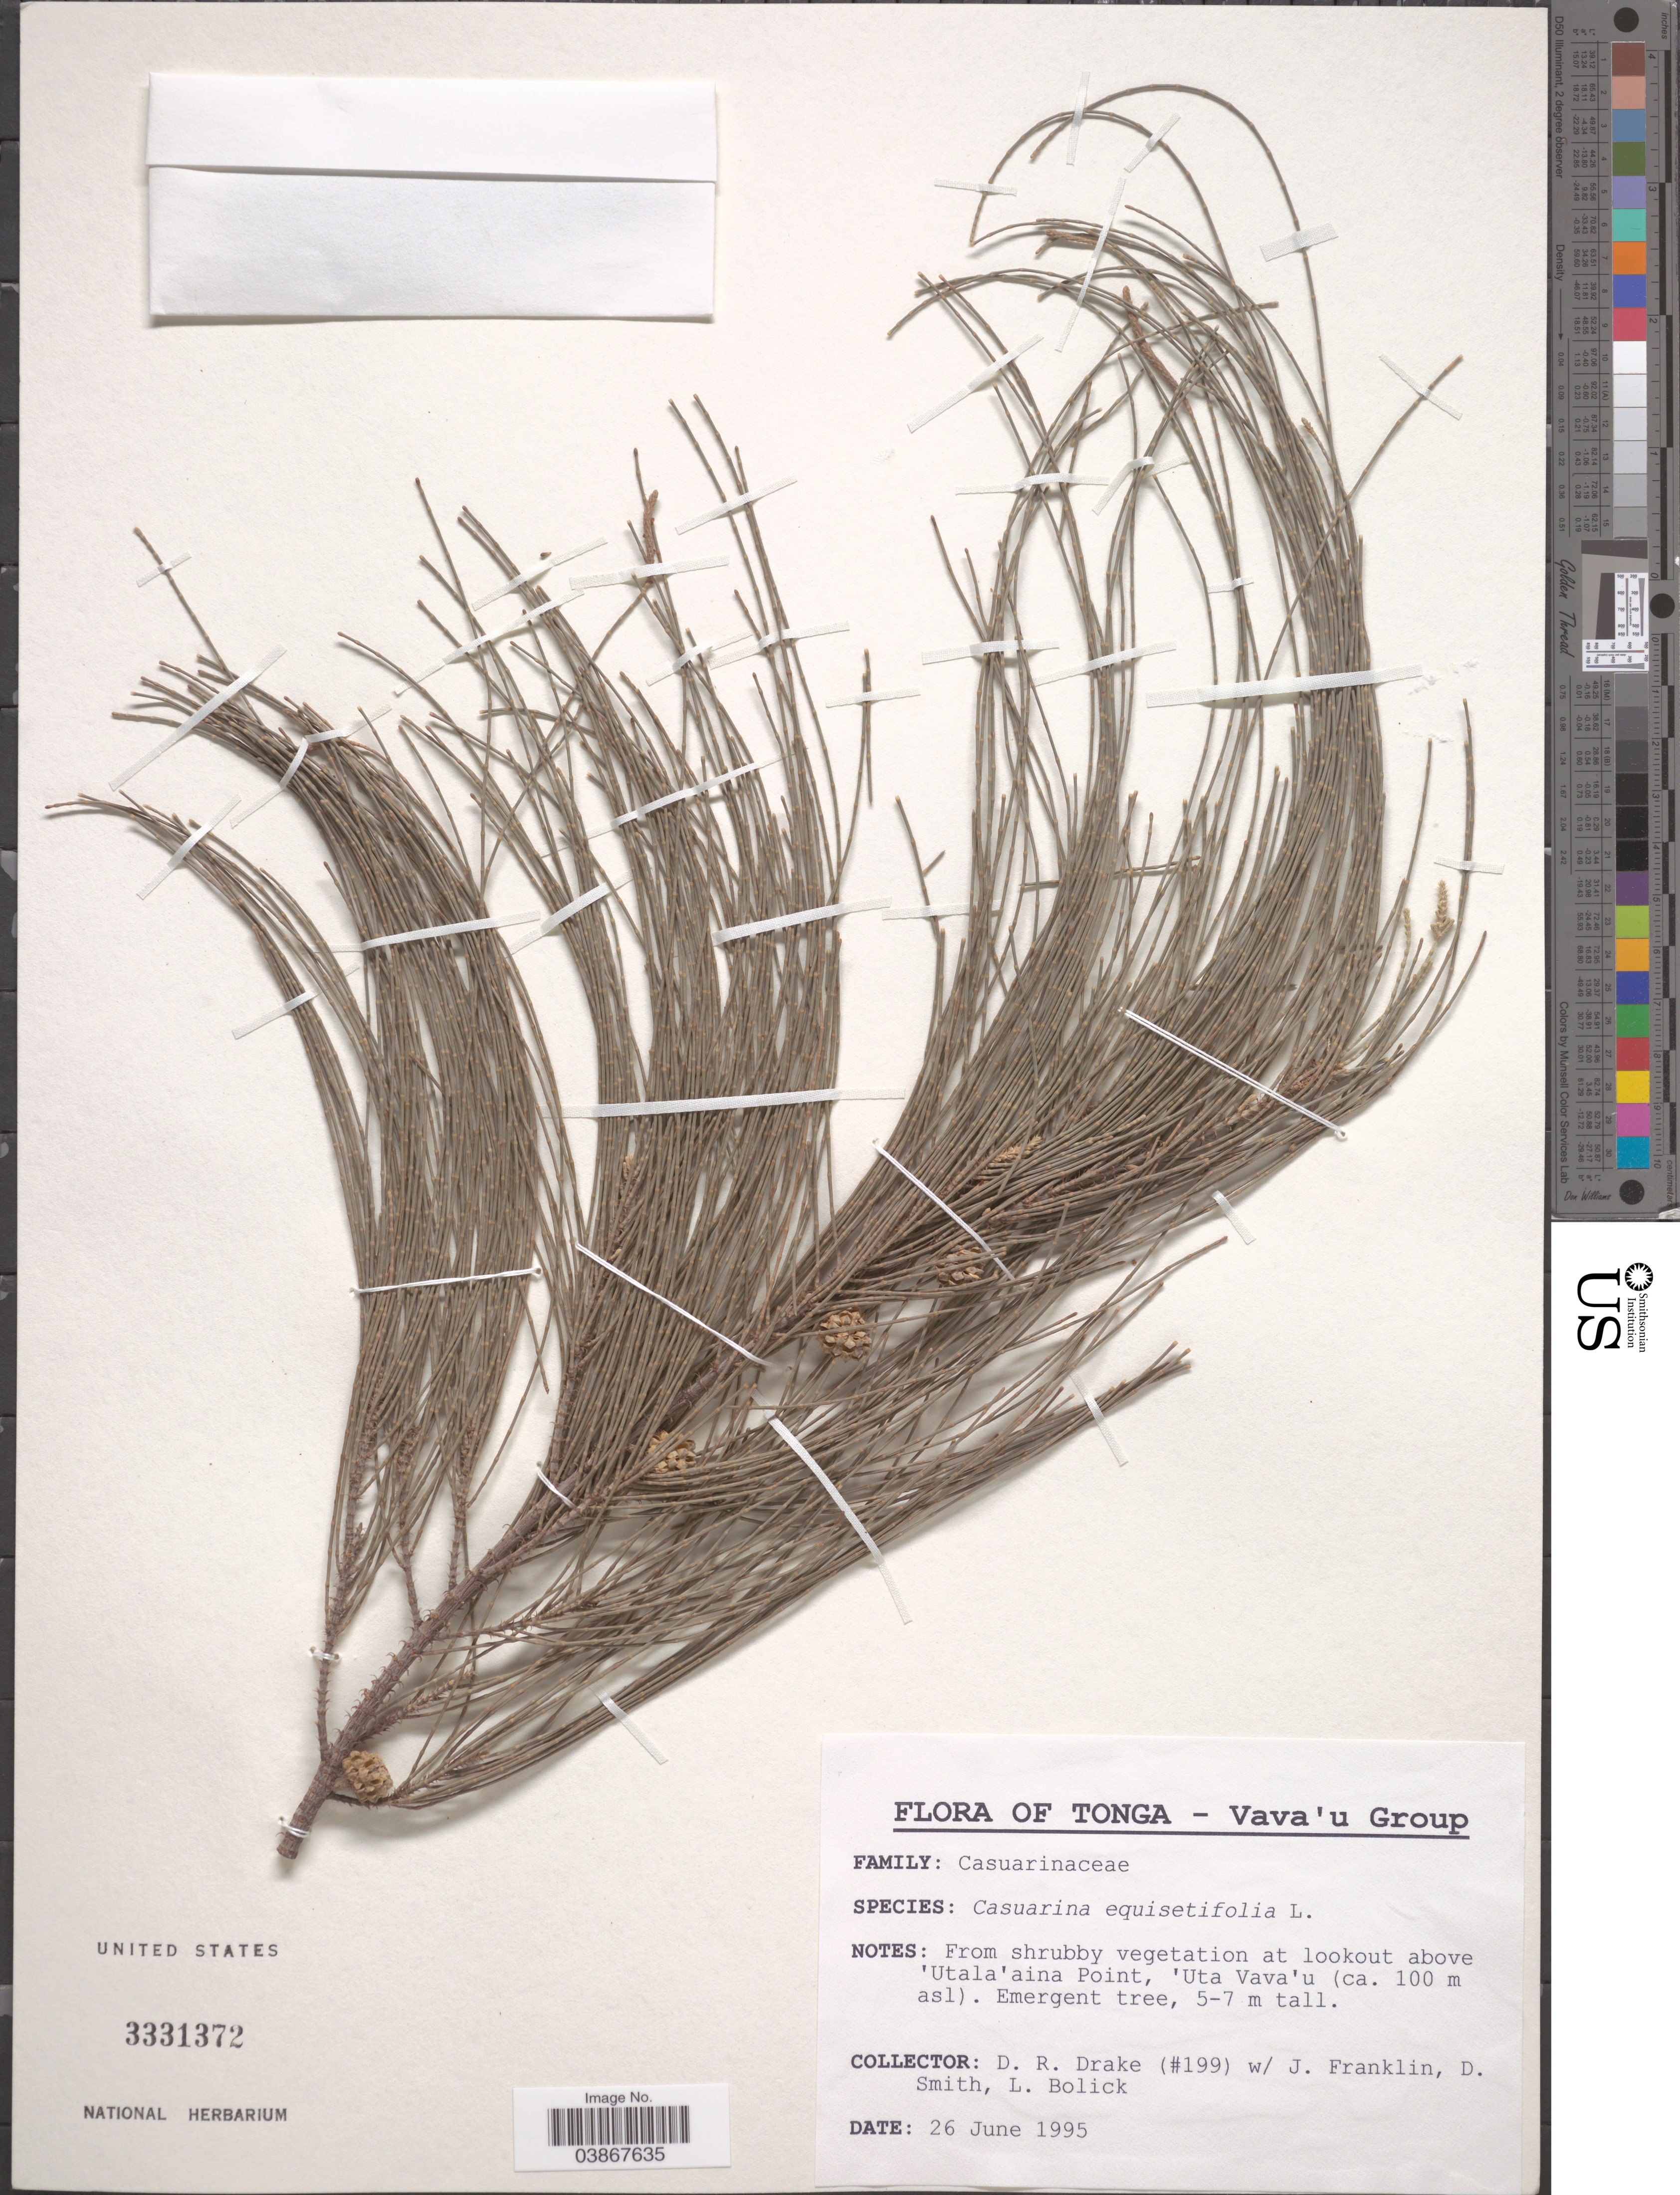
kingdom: Plantae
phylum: Tracheophyta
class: Magnoliopsida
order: Fagales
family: Casuarinaceae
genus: Casuarina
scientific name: Casuarina equisetifolia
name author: L.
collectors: D.R. Drake, J. Franklin, D. Smith & L. Bolick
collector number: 199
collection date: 1995-06-26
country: Tonga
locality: Vava'u Group. At lookout above 'Utala' aina Point, 'Uta Vava'u.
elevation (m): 100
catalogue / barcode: US 3331372